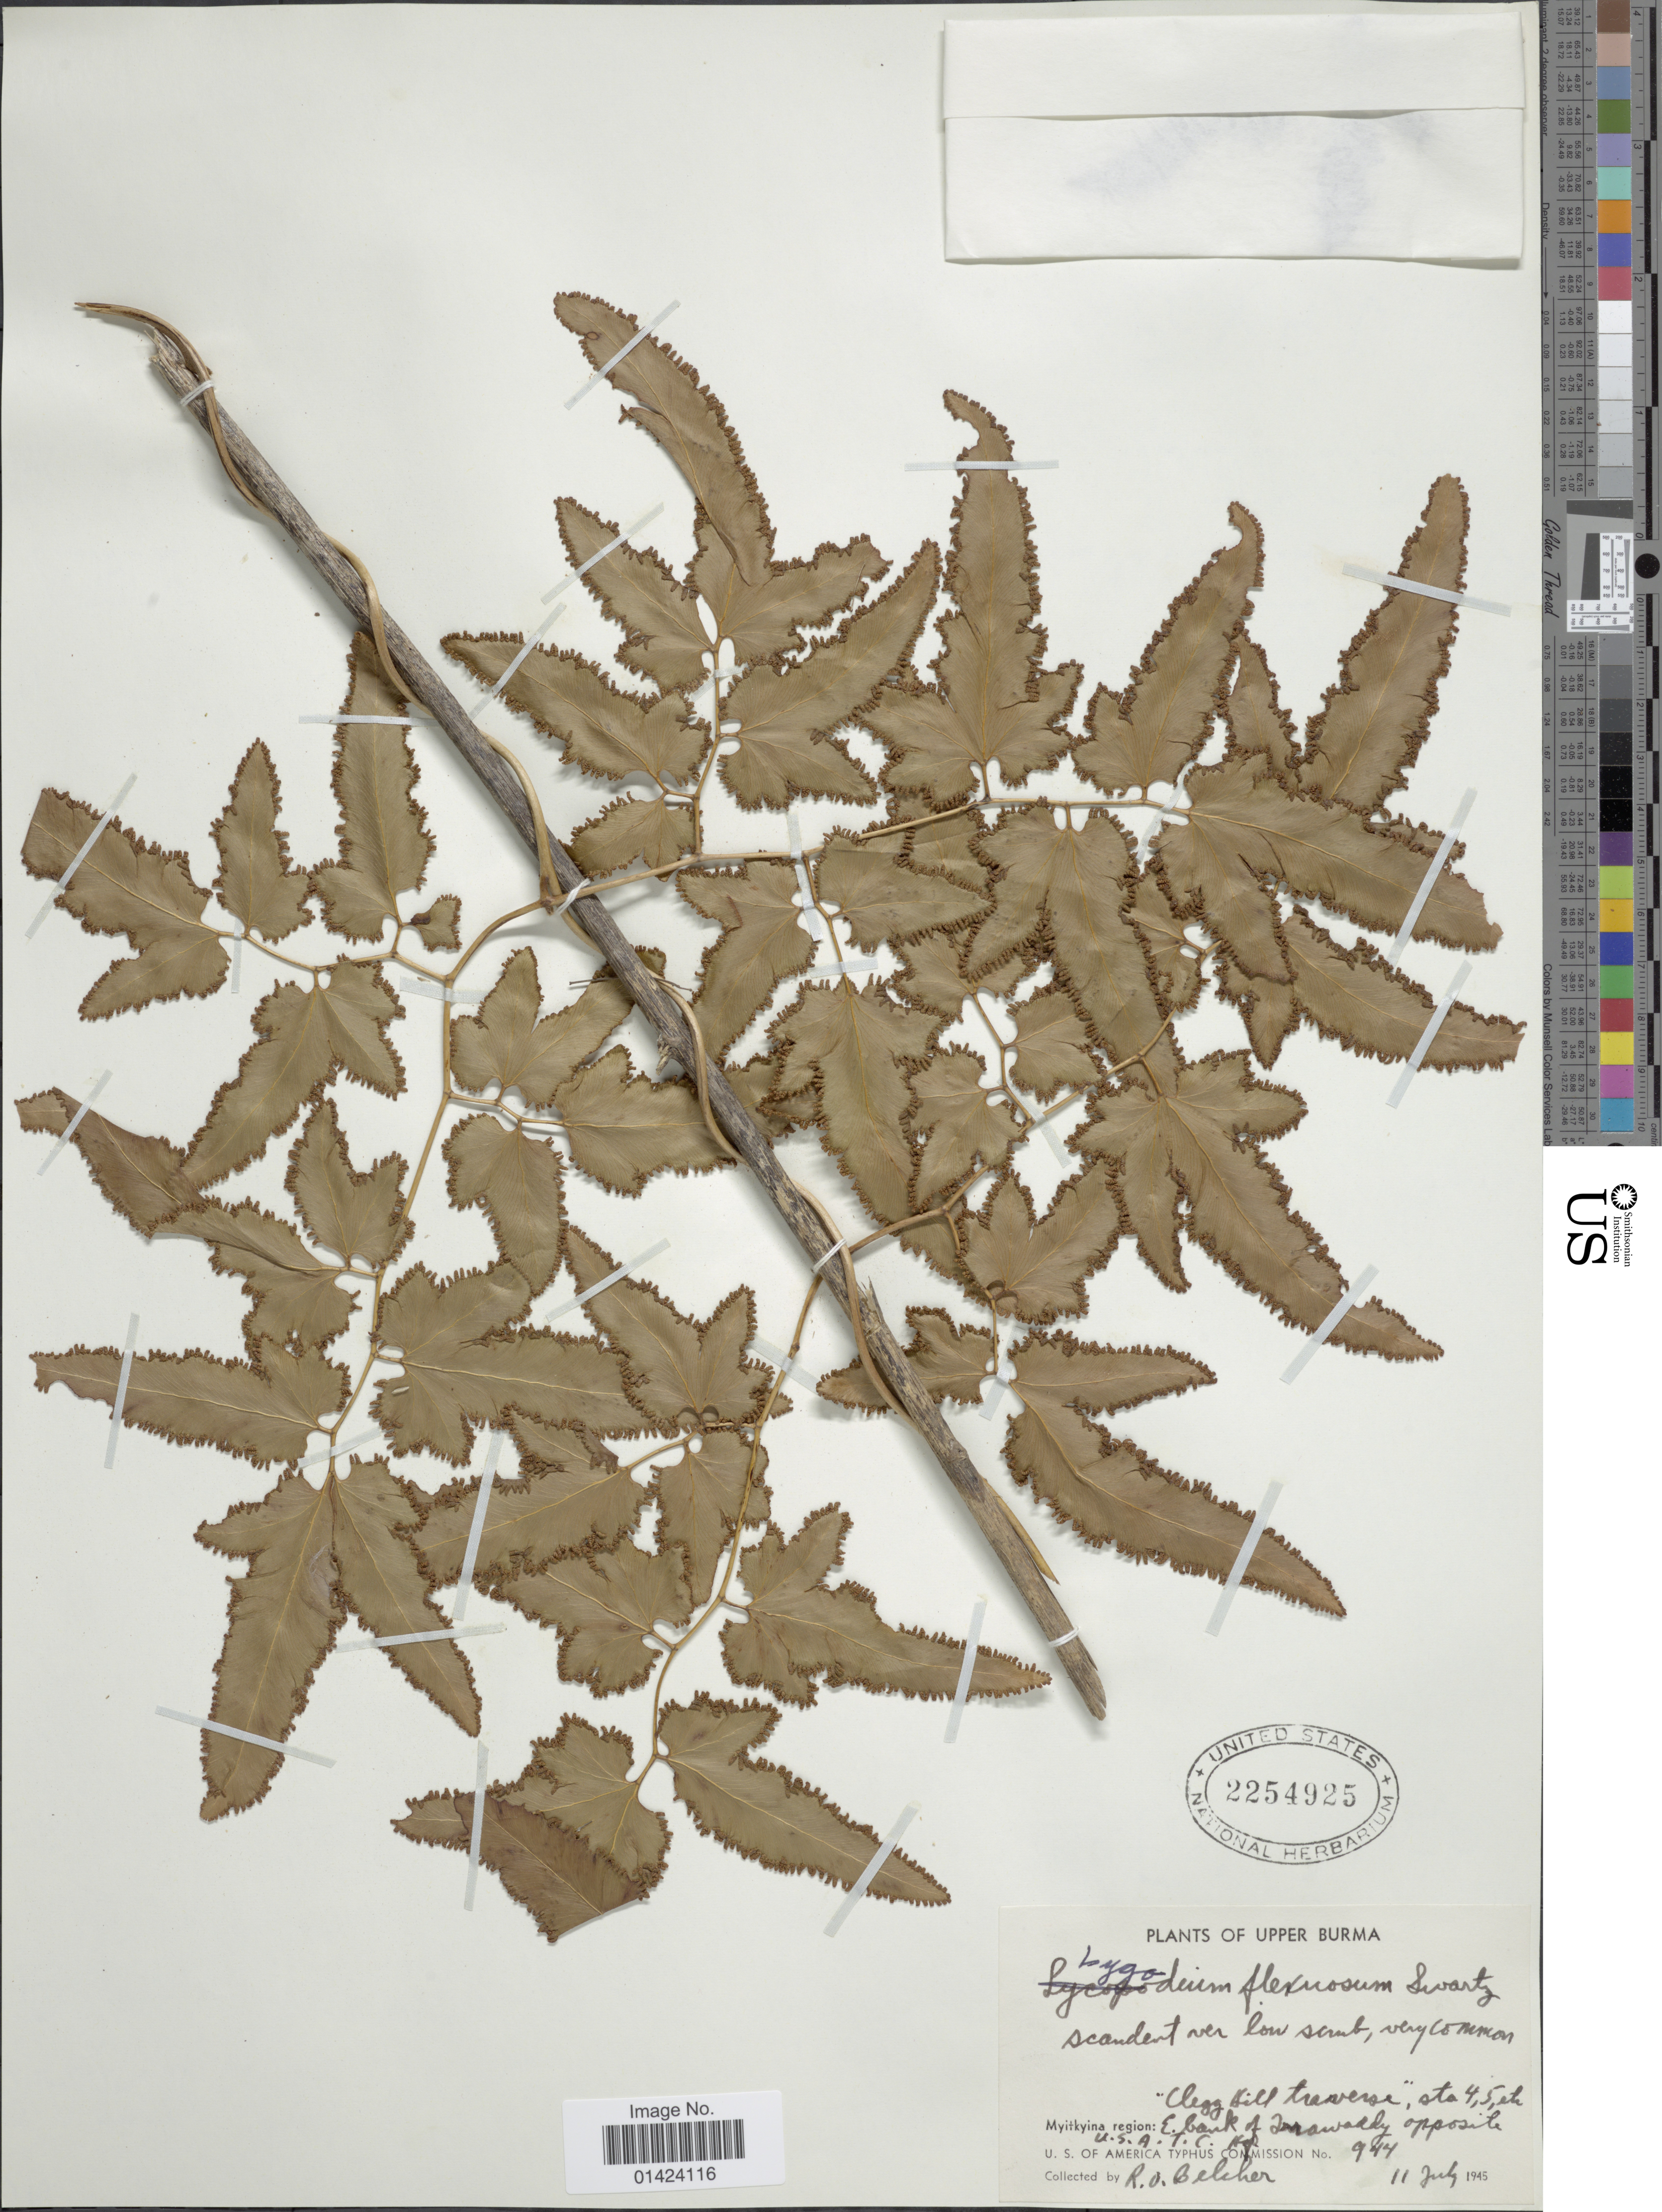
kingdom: Plantae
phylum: Tracheophyta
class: Polypodiopsida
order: Schizaeales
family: Lygodiaceae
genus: Lygodium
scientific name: Lygodium flexuosum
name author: Sw.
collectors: R. Belcher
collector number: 944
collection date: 1945-07-11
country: Myanmar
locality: Upper Burma, Clegg Hill traverse, sta 4,5, etc., E bank of Irrawardy opposite, U.S.A. T.C. kop, Myitkyina region, [interpreted]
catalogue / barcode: US 2254925